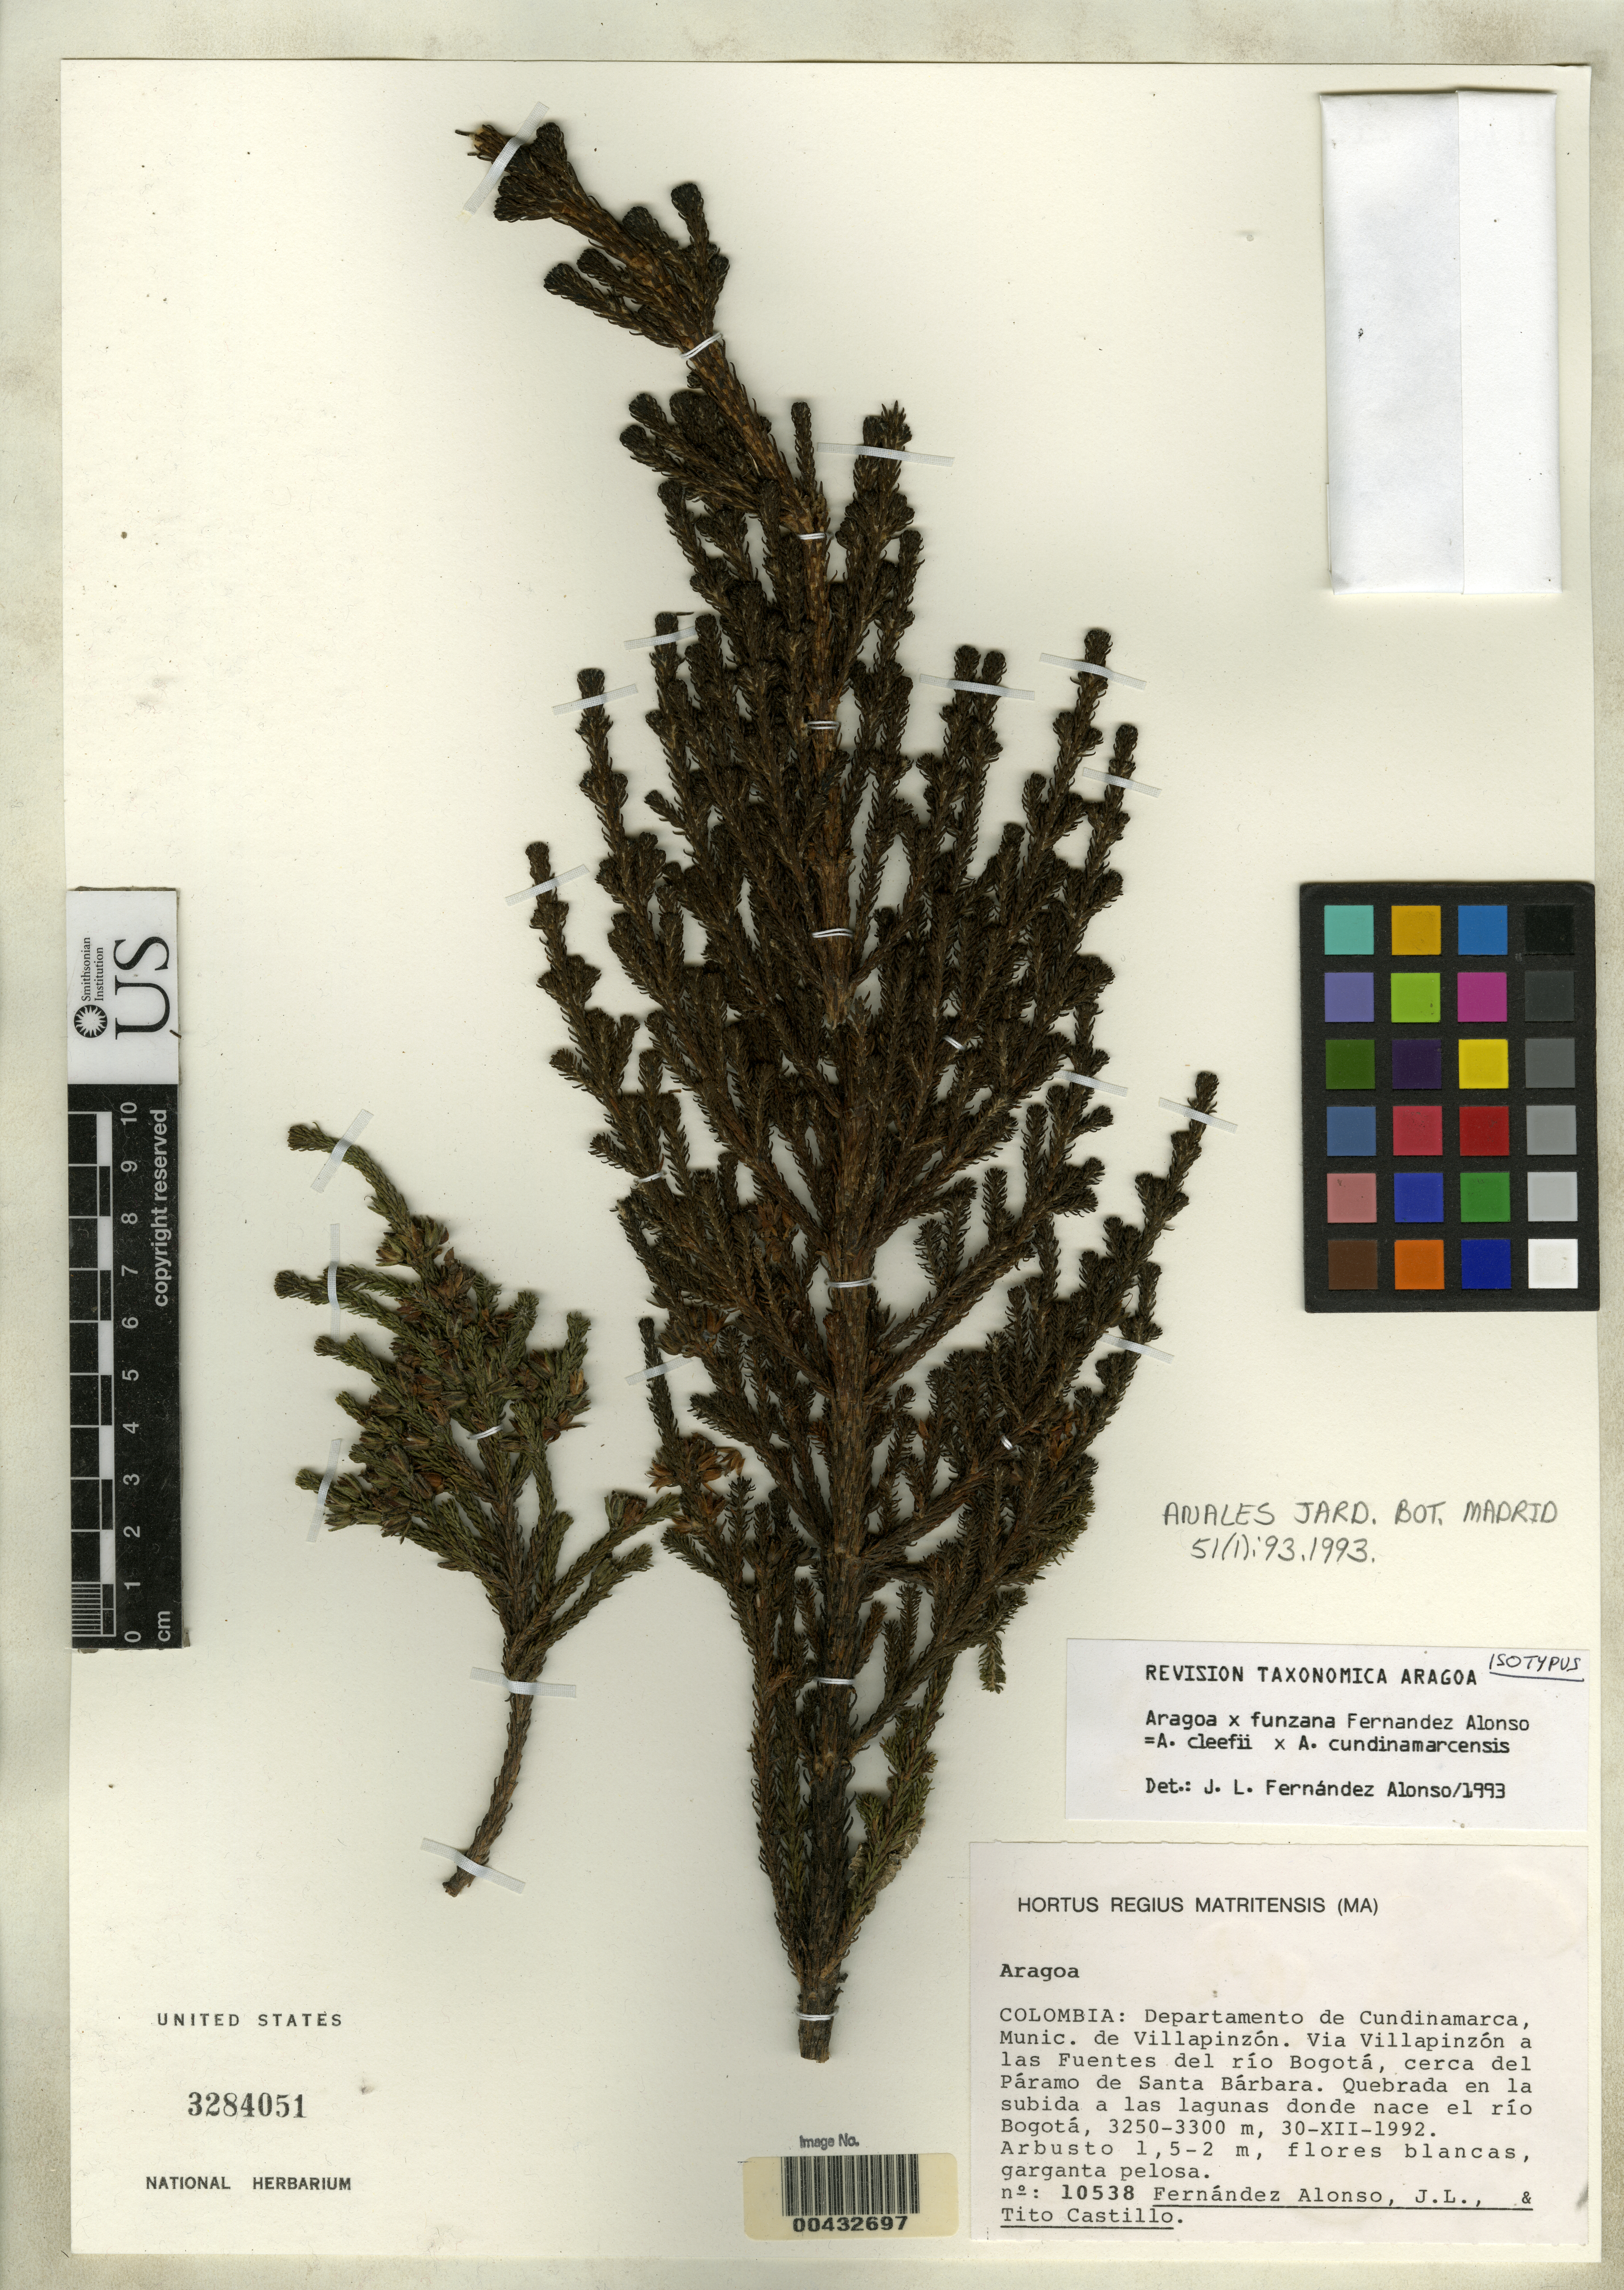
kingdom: Plantae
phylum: Tracheophyta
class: Magnoliopsida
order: Lamiales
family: Plantaginaceae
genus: Aragoa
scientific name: Aragoa x funzana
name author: Fern. Alonso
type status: Isotype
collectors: J. L. Fernández-Alonso & T. Castillo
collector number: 10538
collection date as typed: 30 Dec 1992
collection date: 1992-12-30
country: Colombia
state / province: Cundinamarca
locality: Departemento de Cundinamarca, Mpio. de Villapinzón, via Villapinzón a las Fuentes del Rio Bogata, cerca del páramo de Santa Bárbara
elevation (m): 3250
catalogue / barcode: US 3284051